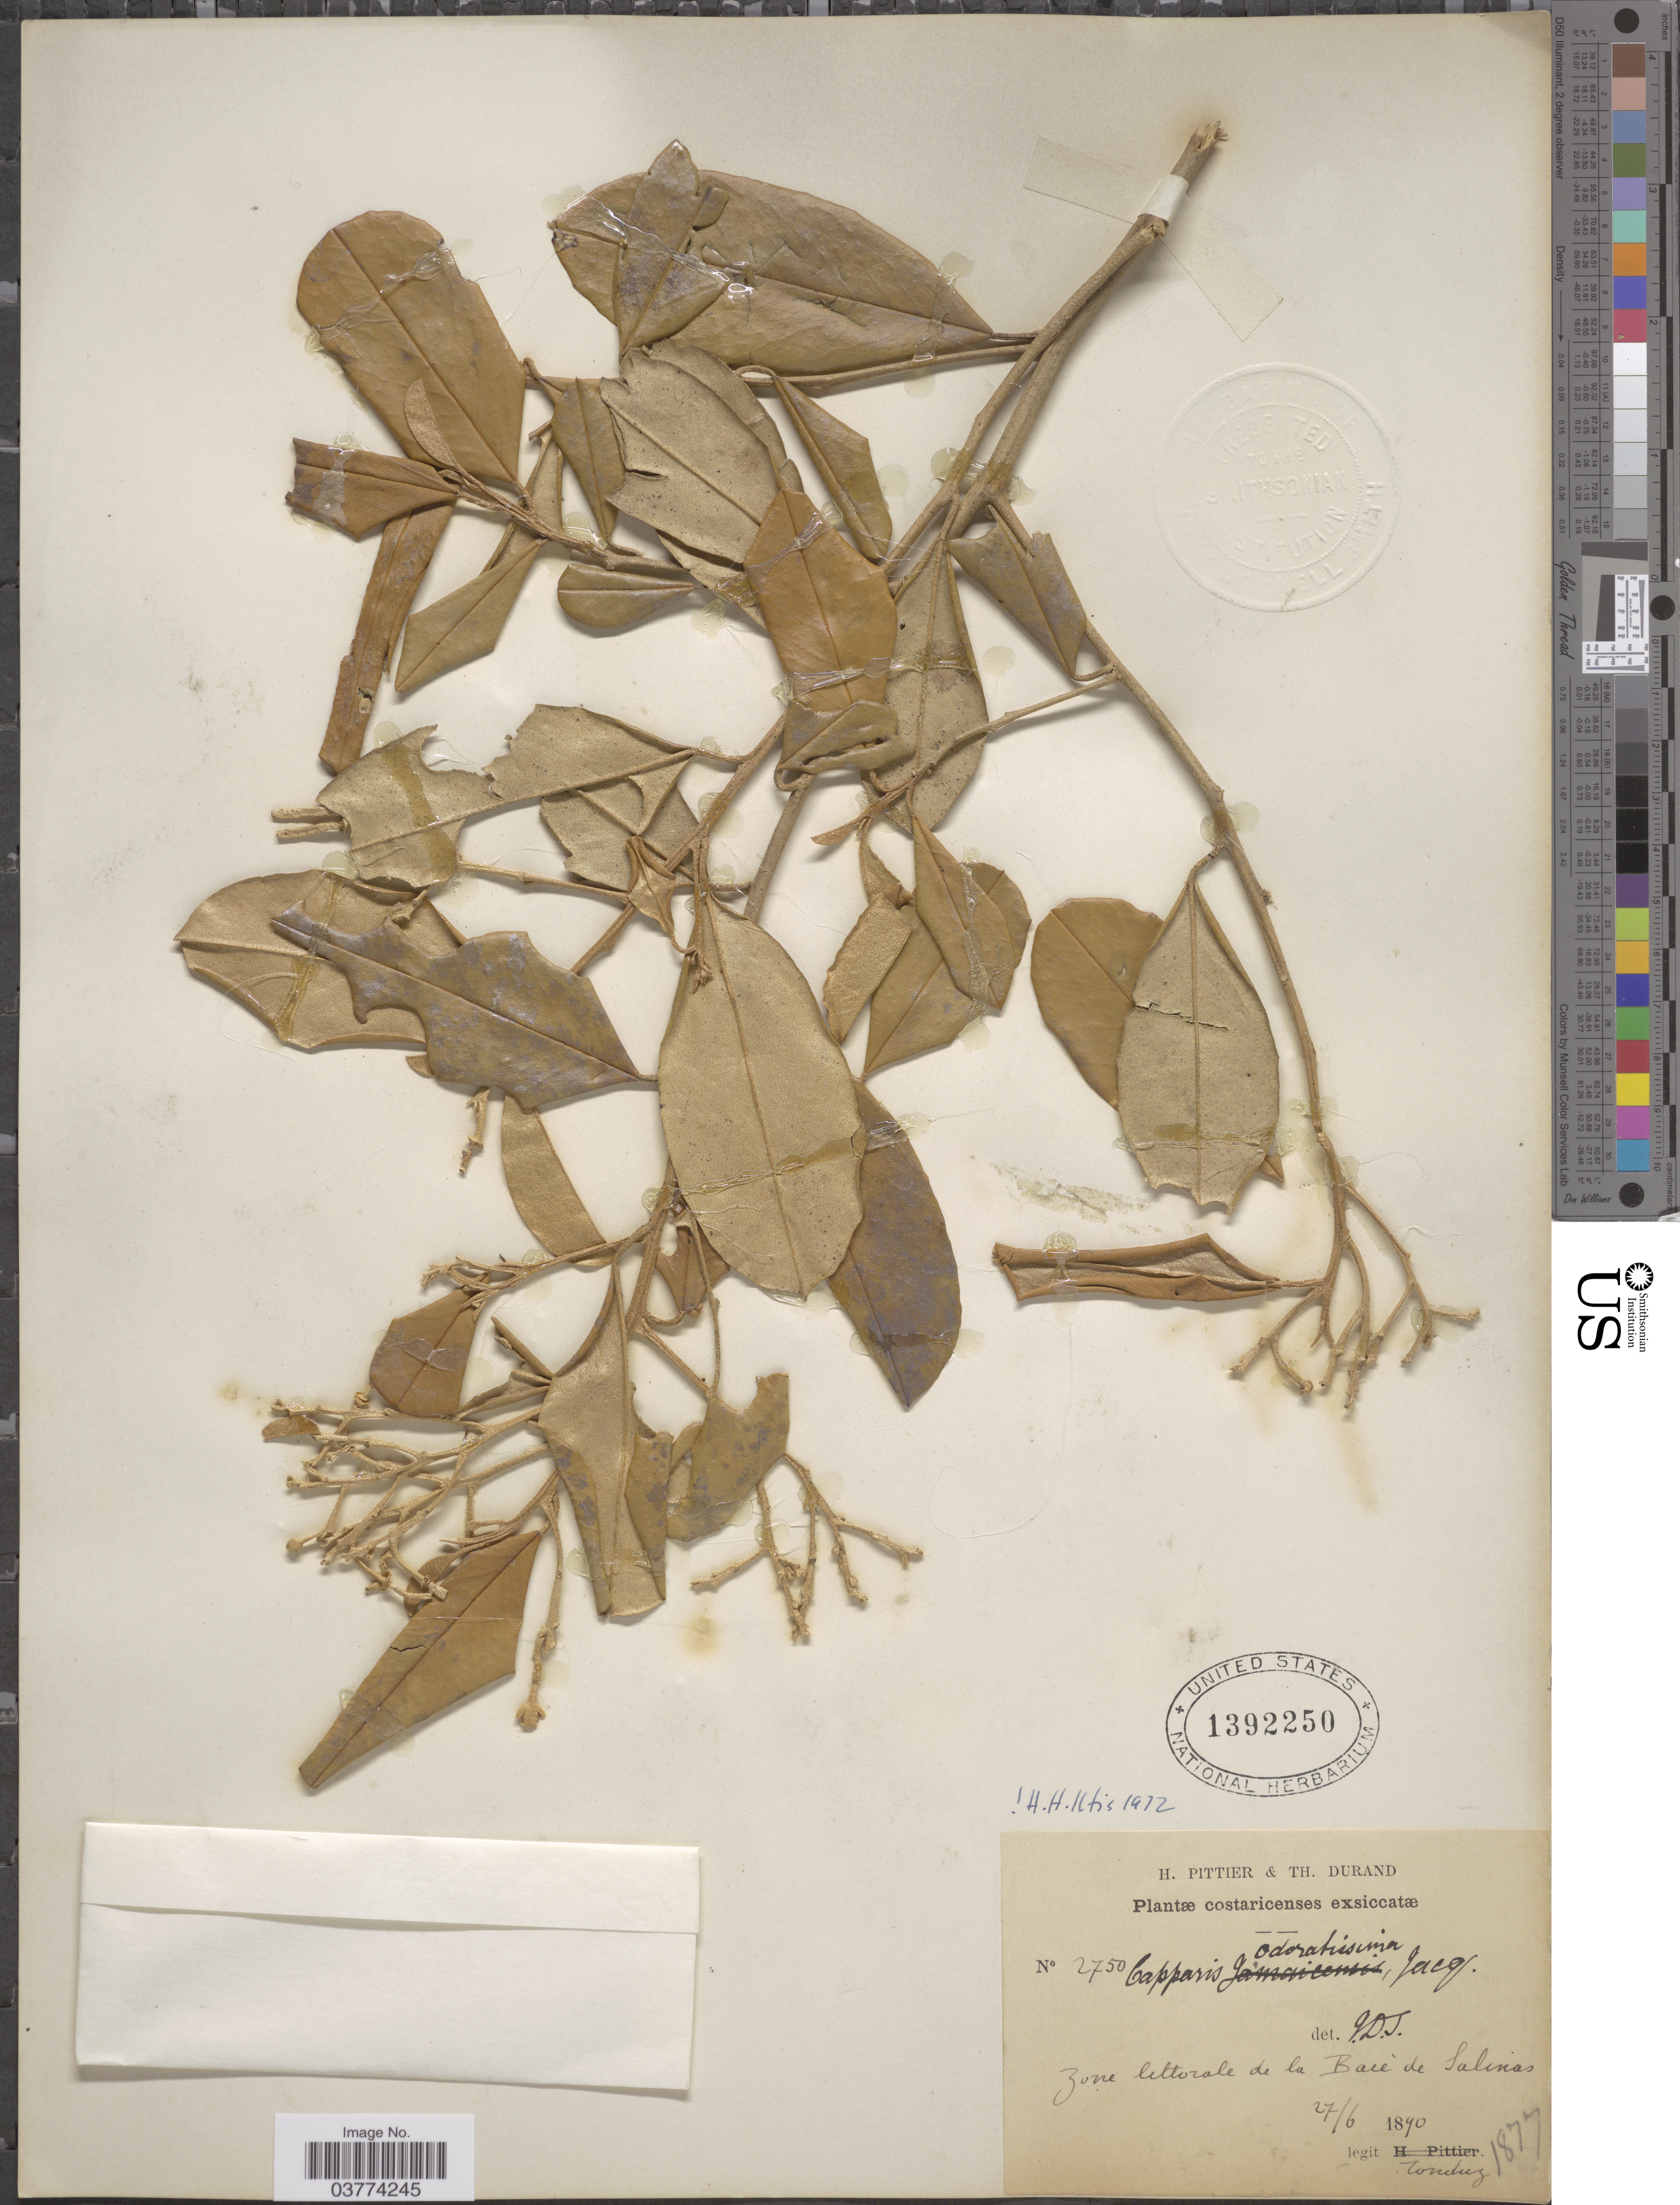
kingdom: Plantae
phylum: Tracheophyta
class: Magnoliopsida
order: Brassicales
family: Capparaceae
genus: Quadrella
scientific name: Quadrella odoratissima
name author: (Jacq.) Hutch.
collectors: Tonduz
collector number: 2750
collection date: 1890-06-27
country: Costa Rica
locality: Zone littorale de la Baie de Salinas.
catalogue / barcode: US 1392250